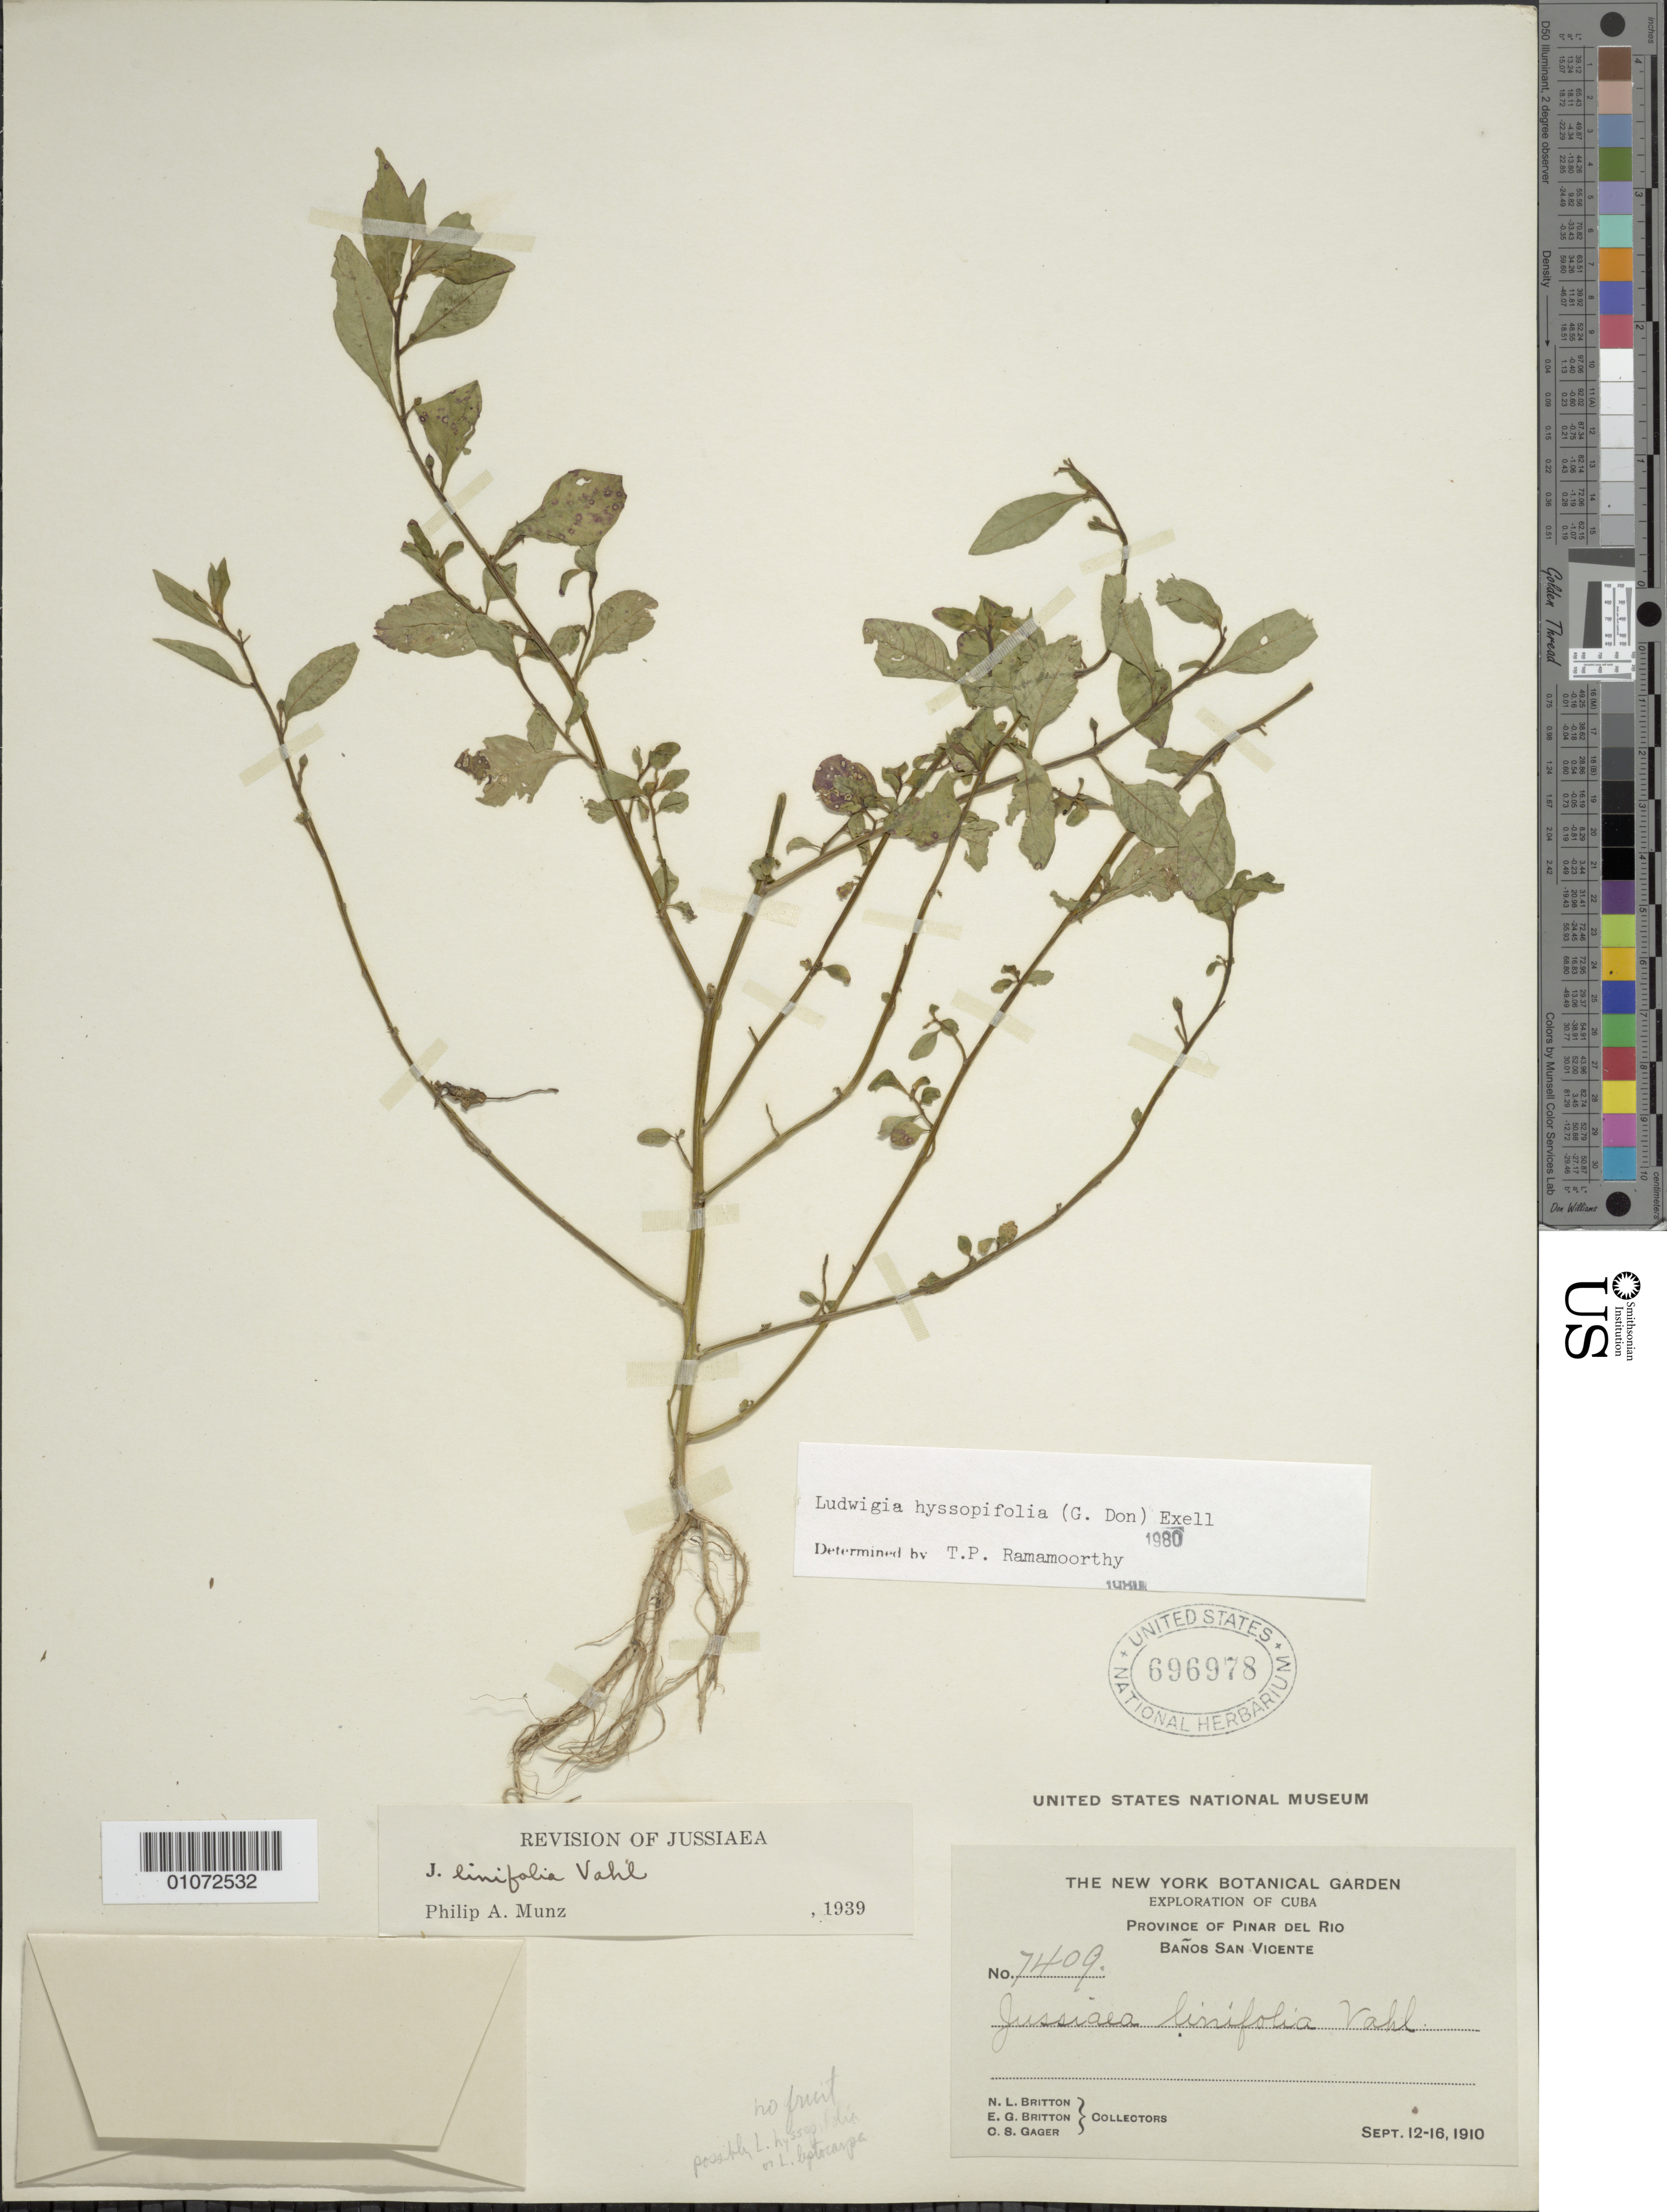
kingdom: Plantae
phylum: Tracheophyta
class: Magnoliopsida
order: Myrtales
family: Onagraceae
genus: Ludwigia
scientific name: Ludwigia hyssopifolia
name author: (G. Don) Exell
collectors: N. Britton, E. G. Britton & C. Gager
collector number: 7409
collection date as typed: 12 Sep 1910 to 16 Sep 1910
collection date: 1910-09-12/1910-09-16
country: Cuba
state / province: Pinar del Rio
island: Cuba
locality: Banos San Vicente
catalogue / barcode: US 696978